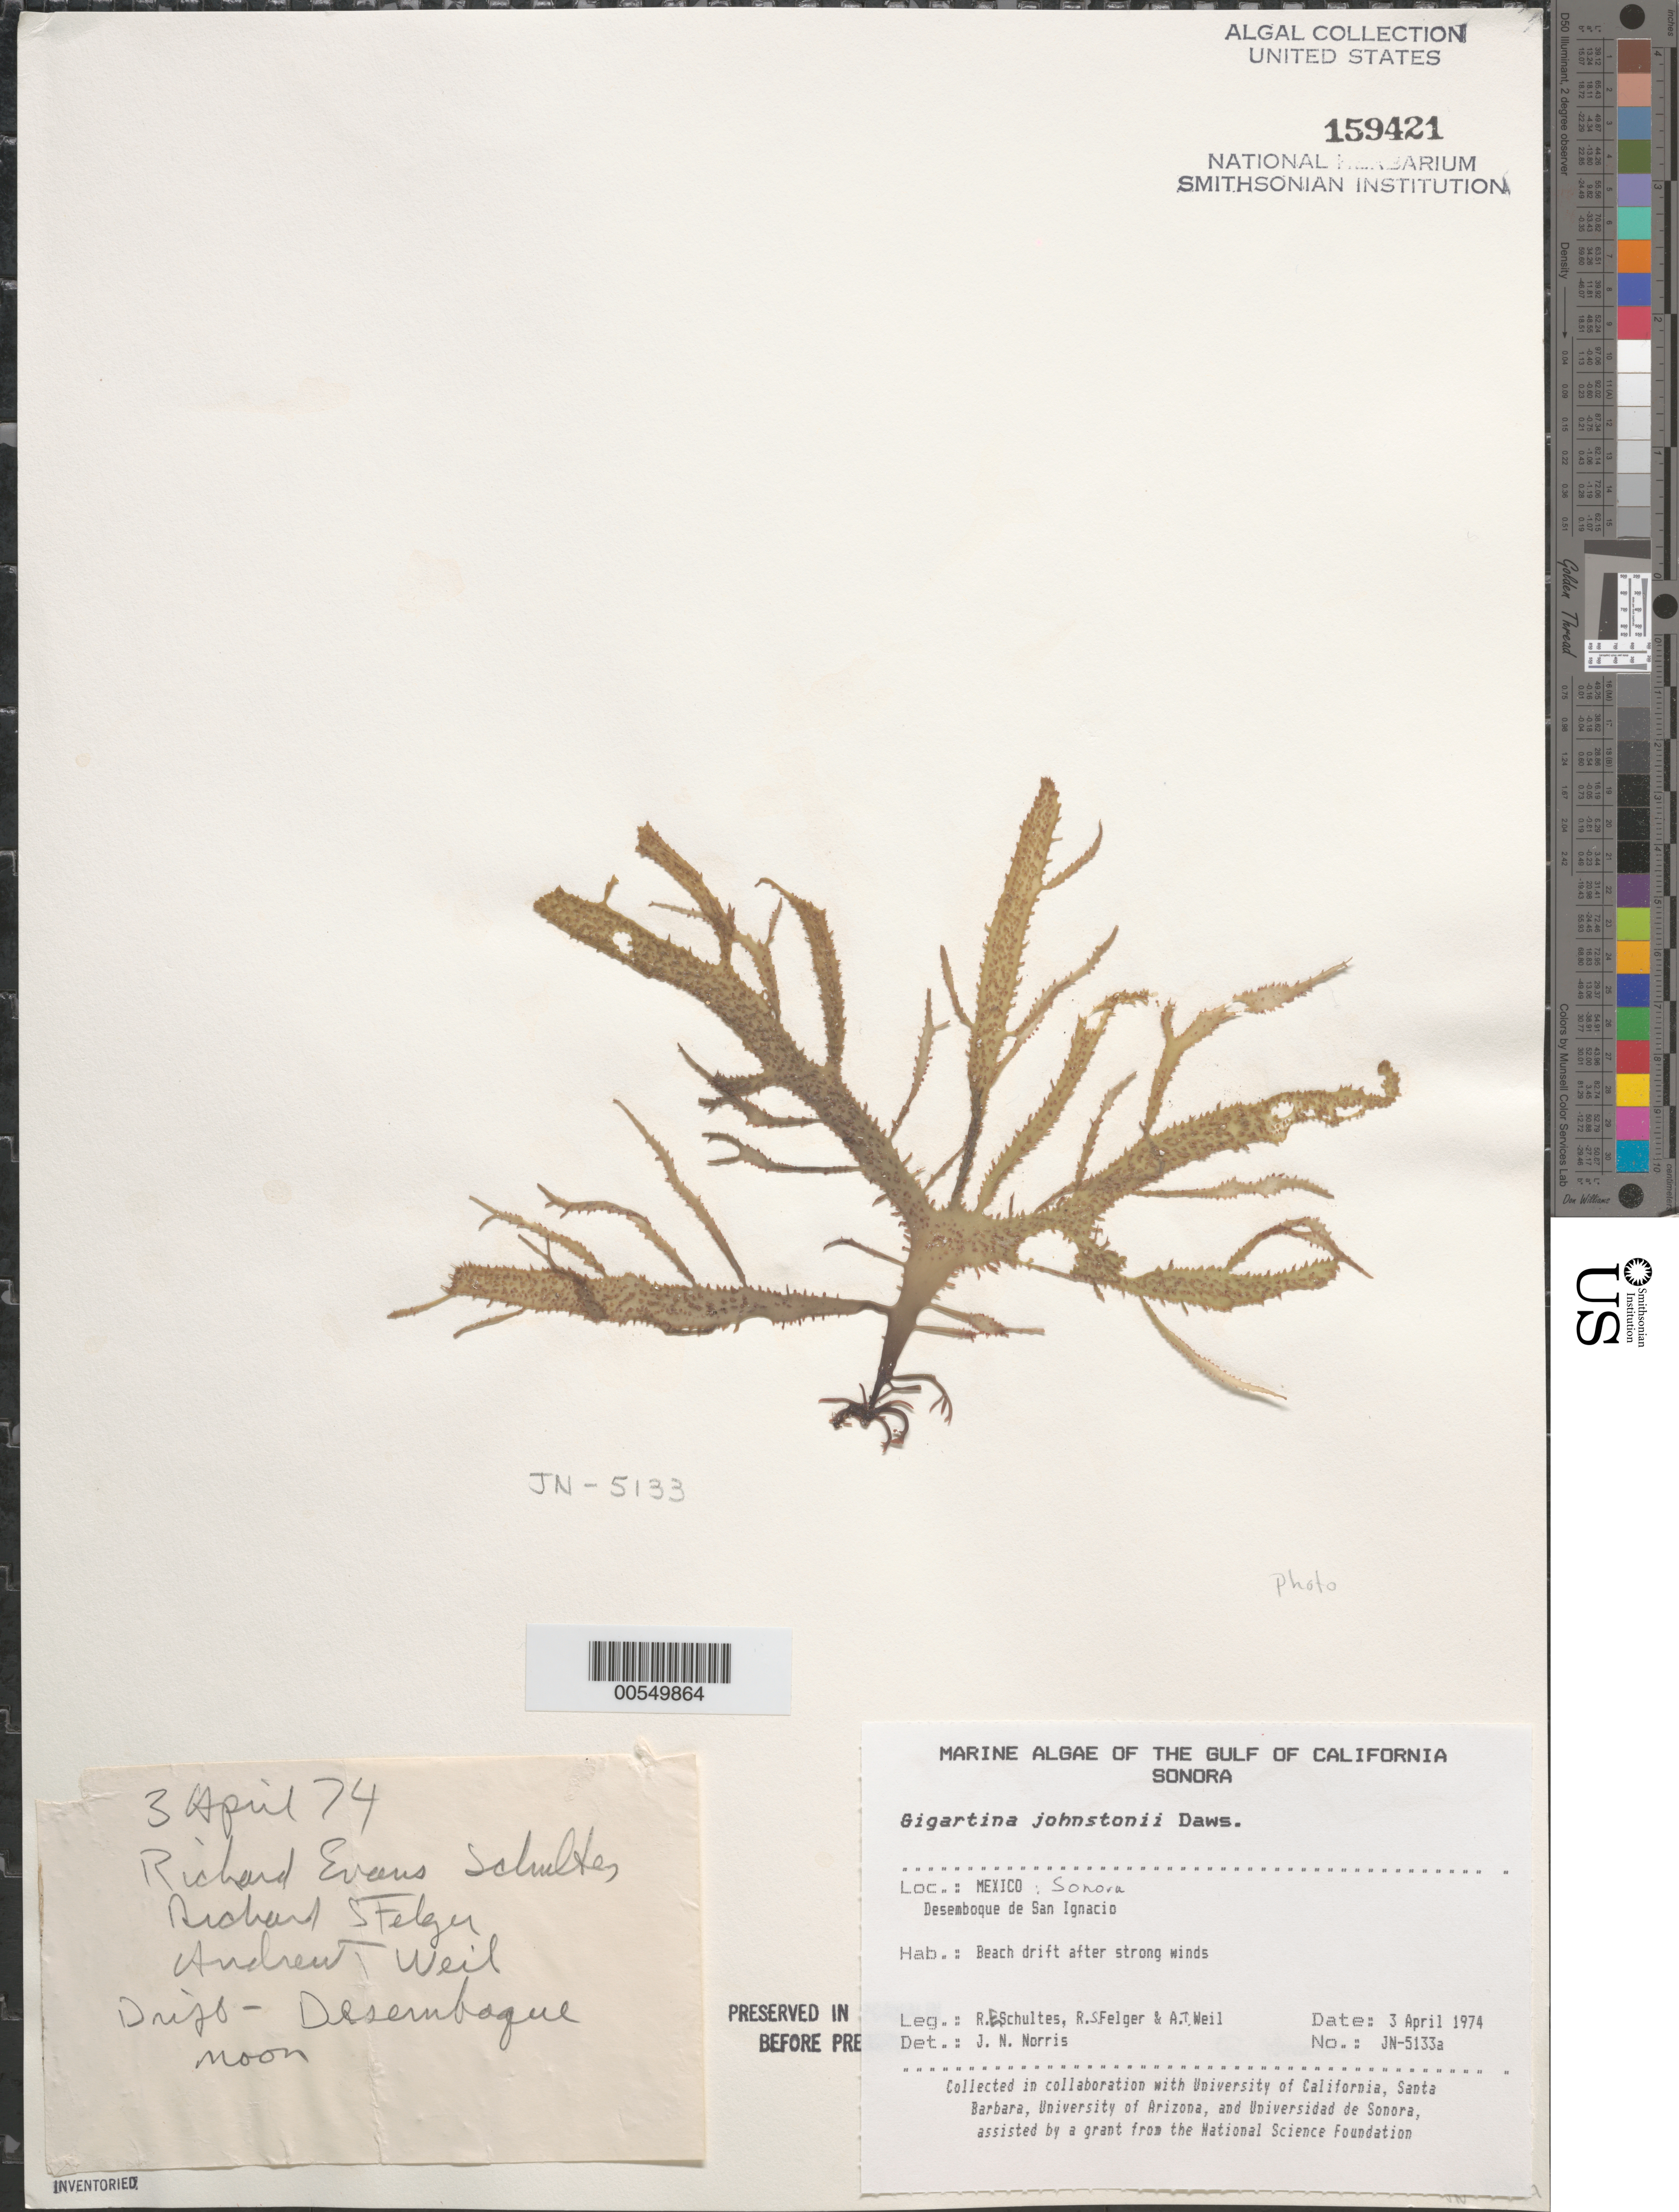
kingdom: Plantae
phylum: Rhodophyta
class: Florideophyceae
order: Gigartinales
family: Gigartinaceae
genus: Chondracanthus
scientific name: Chondracanthus squarrulosus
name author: (Setch. & N.L. Gardner) J.R. Hughey et al.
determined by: Algae name updating Project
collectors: R. E. Schultes, R. S. Felger & A. T. Weil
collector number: JN-5133a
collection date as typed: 03 Apr 1974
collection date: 1974-04-03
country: Mexico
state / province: Sonora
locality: Desemboque de San Ignacio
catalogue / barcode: US 159421